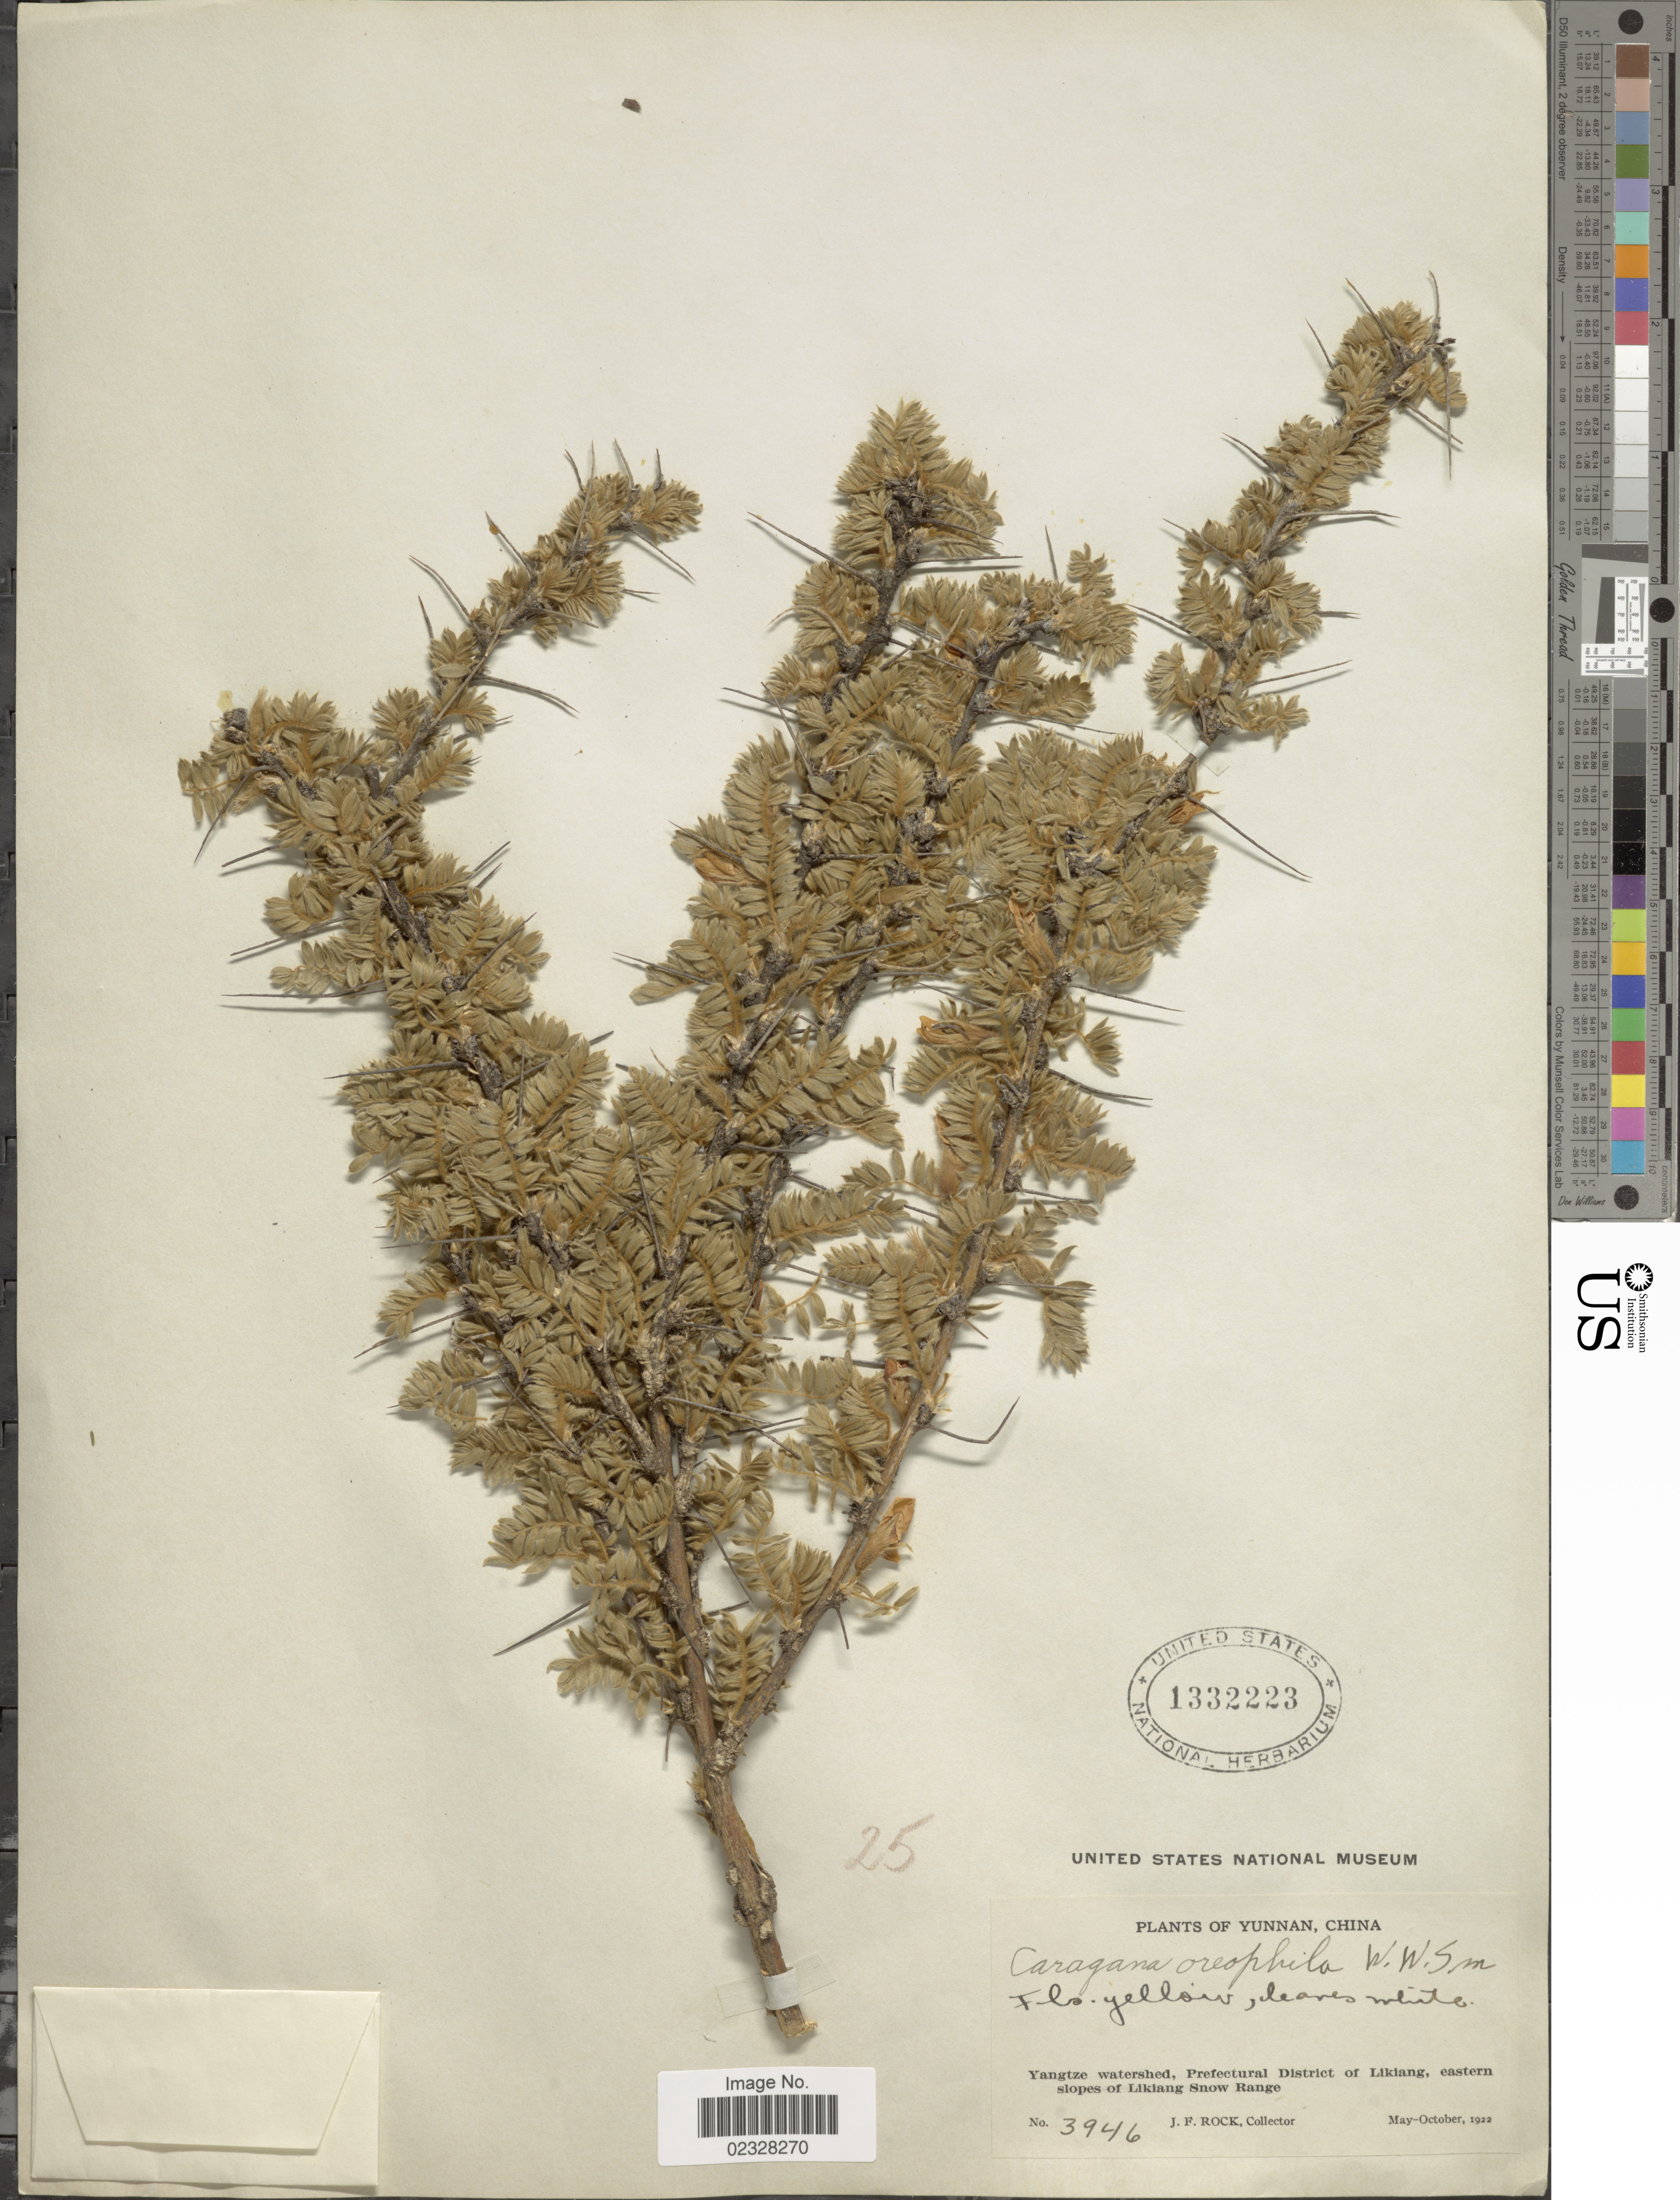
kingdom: Plantae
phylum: Tracheophyta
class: Magnoliopsida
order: Fabales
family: Fabaceae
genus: Caragana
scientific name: Caragana oreophila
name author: W.W. Sm.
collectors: J. Rock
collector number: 3946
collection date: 1922-05/1922-10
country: China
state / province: Yunnan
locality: Yangtze watershed, Prefectural District of Likiang, eastern slopes of Likiang Snow Range.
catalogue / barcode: US 1332223